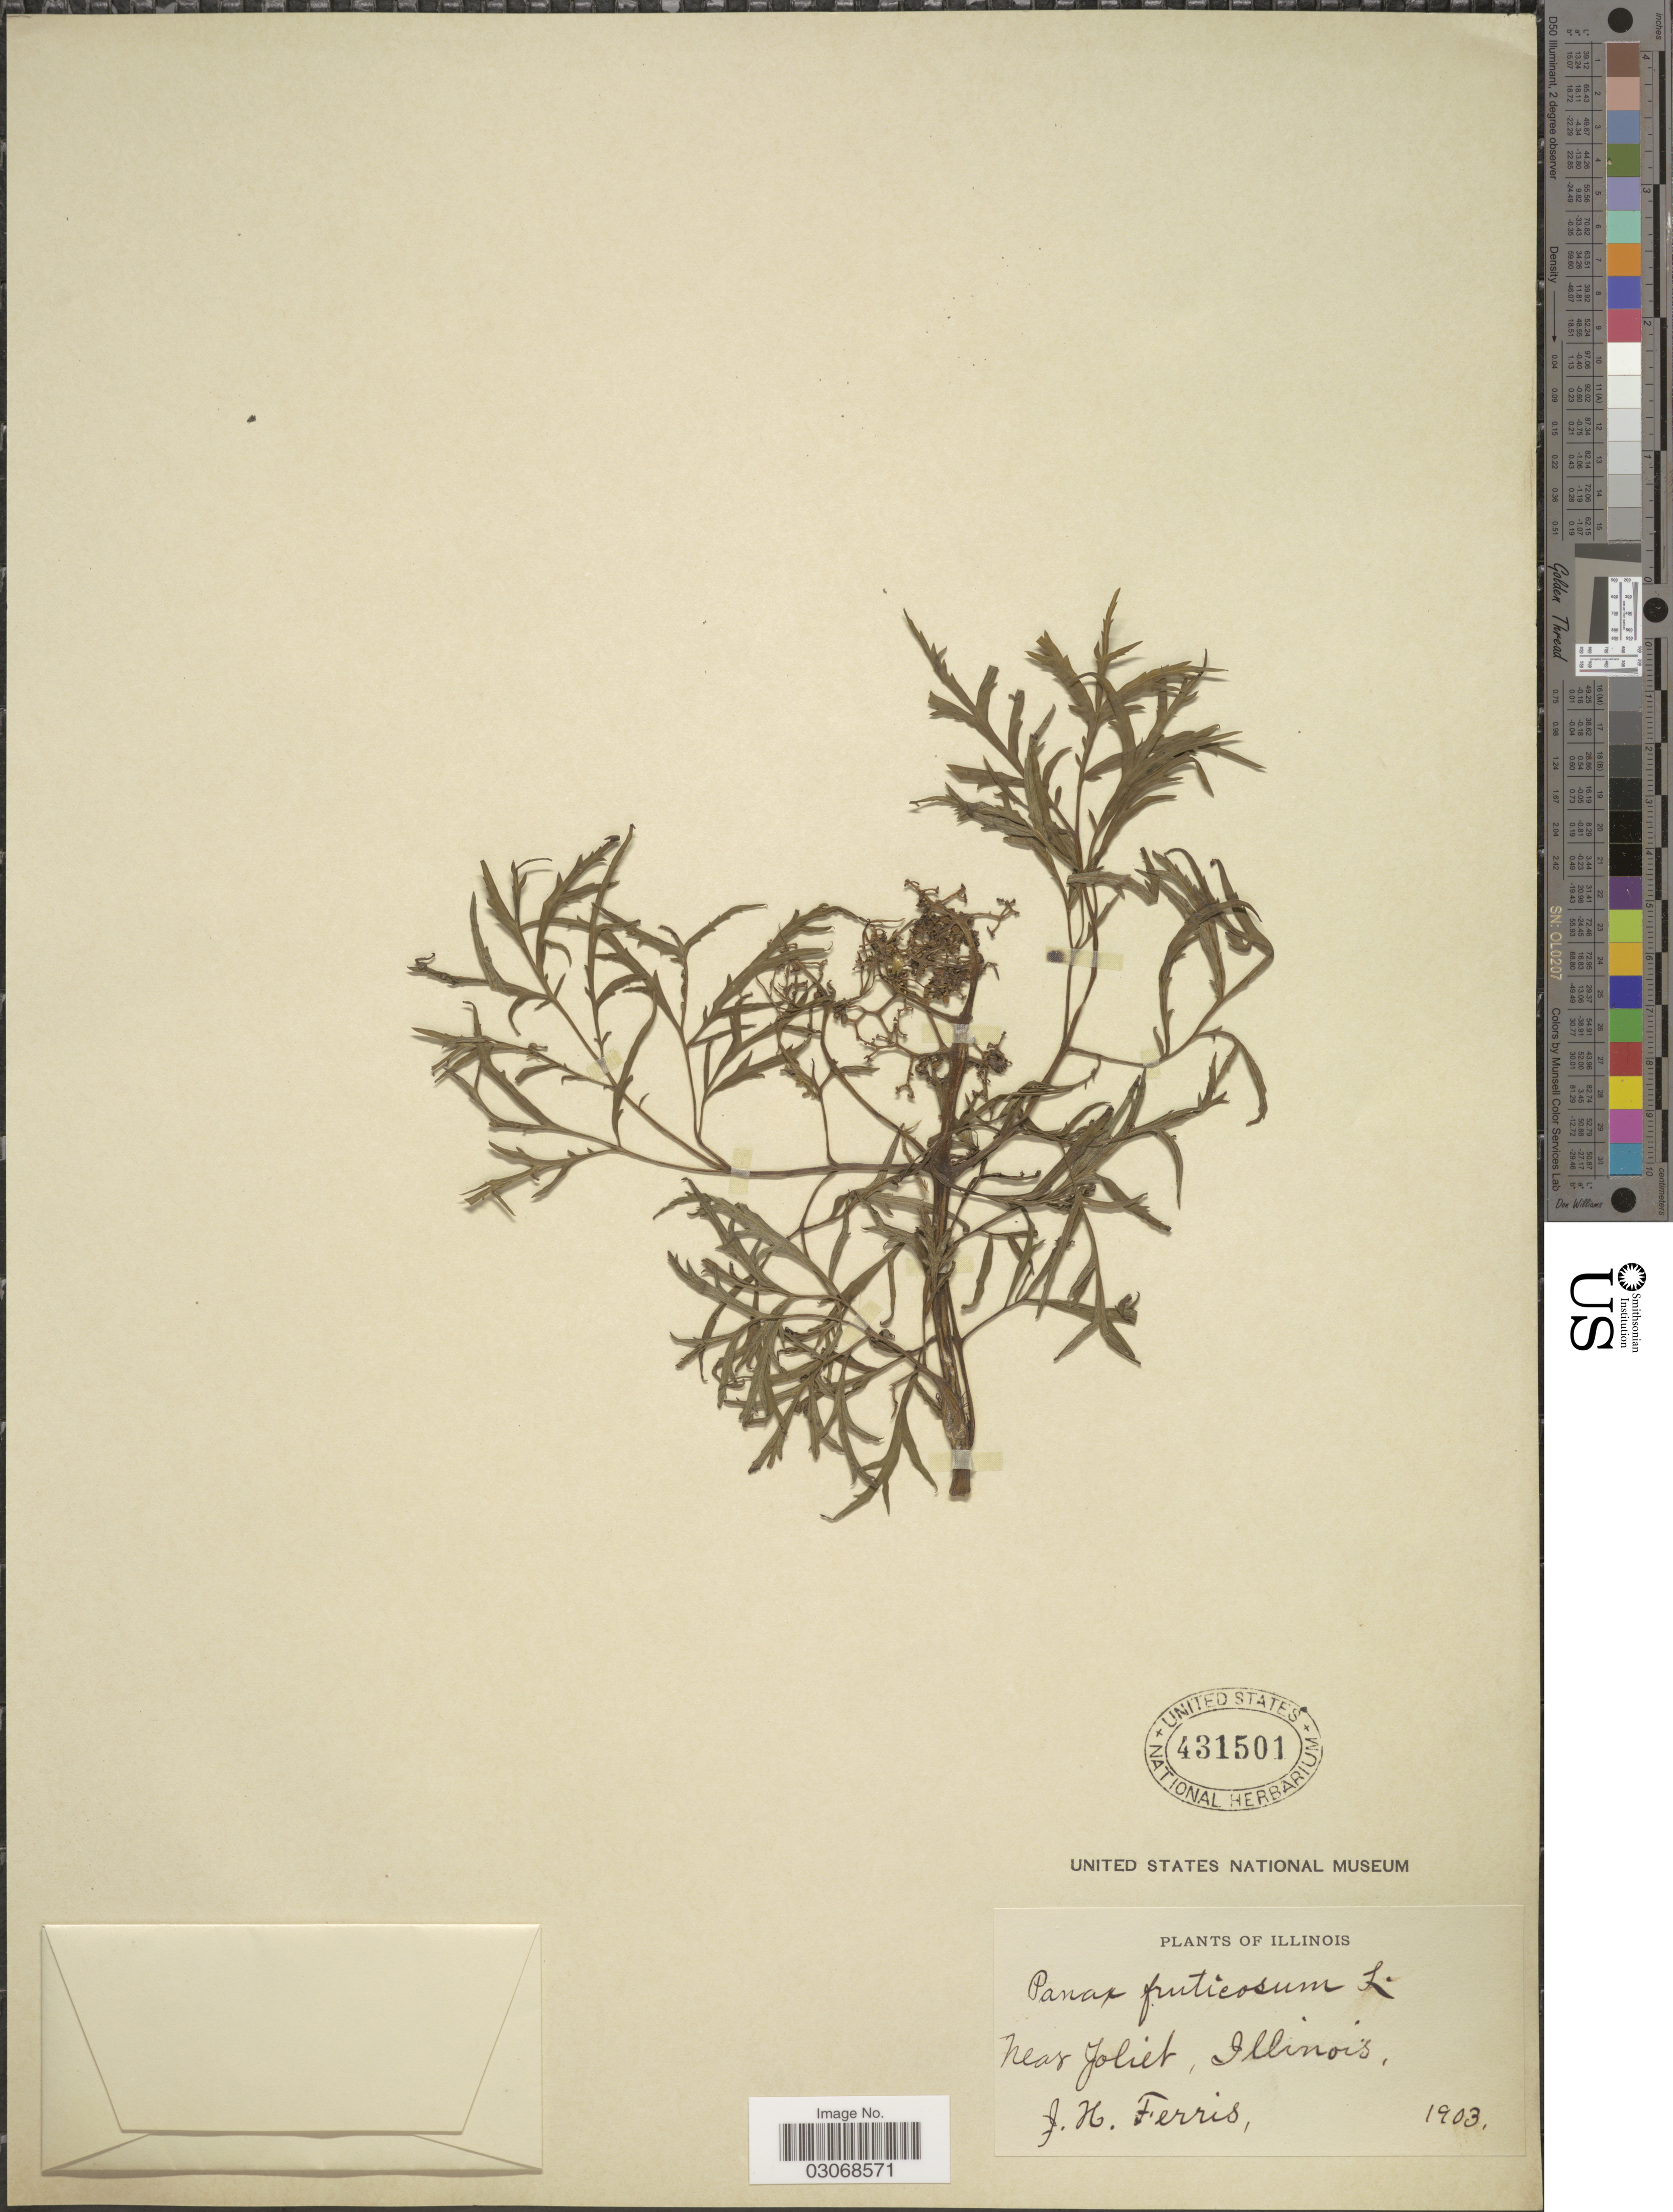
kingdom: Plantae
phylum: Tracheophyta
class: Magnoliopsida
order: Apiales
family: Araliaceae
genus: Polyscias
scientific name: Polyscias sp.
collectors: J. Ferris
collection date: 1903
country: United States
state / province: Illinois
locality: Near Joliet.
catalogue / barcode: US 431501